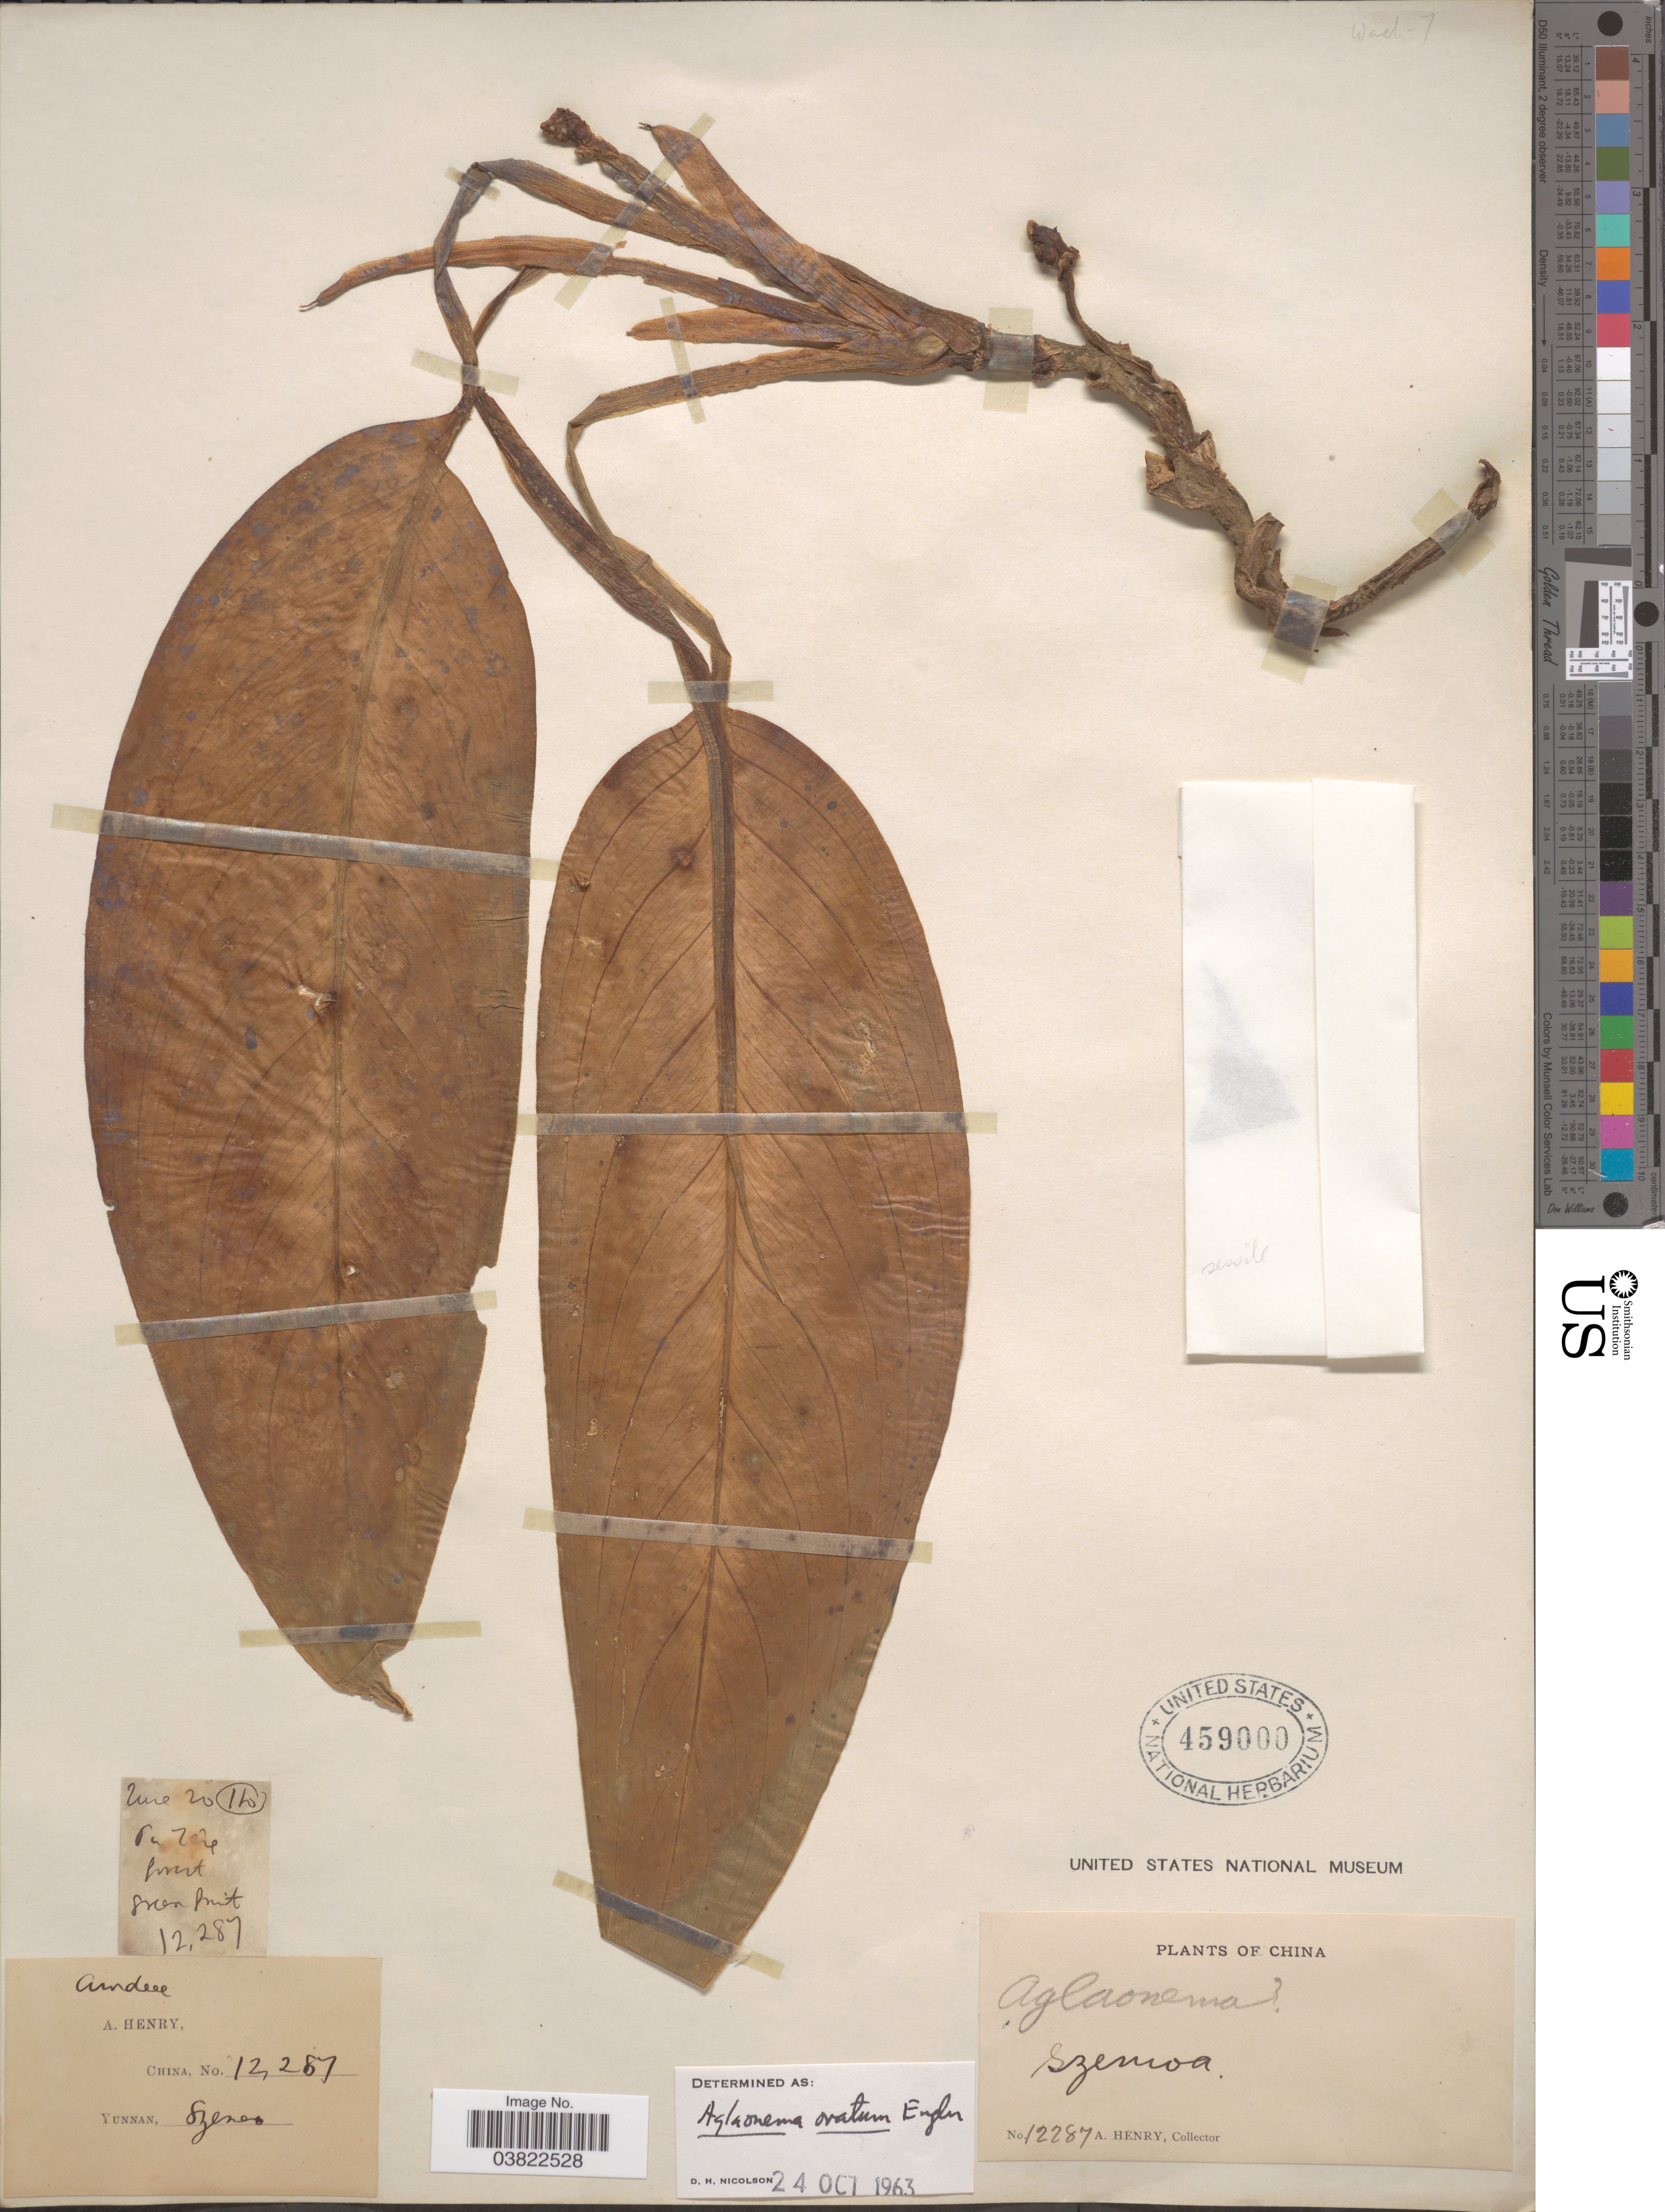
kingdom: Plantae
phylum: Tracheophyta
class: Liliopsida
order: Alismatales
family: Araceae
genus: Aglaonema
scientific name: Aglaonema ovatum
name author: Engl.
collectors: A. Henry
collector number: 12287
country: China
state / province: Yunnan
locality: Szemoa.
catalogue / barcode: US 459000